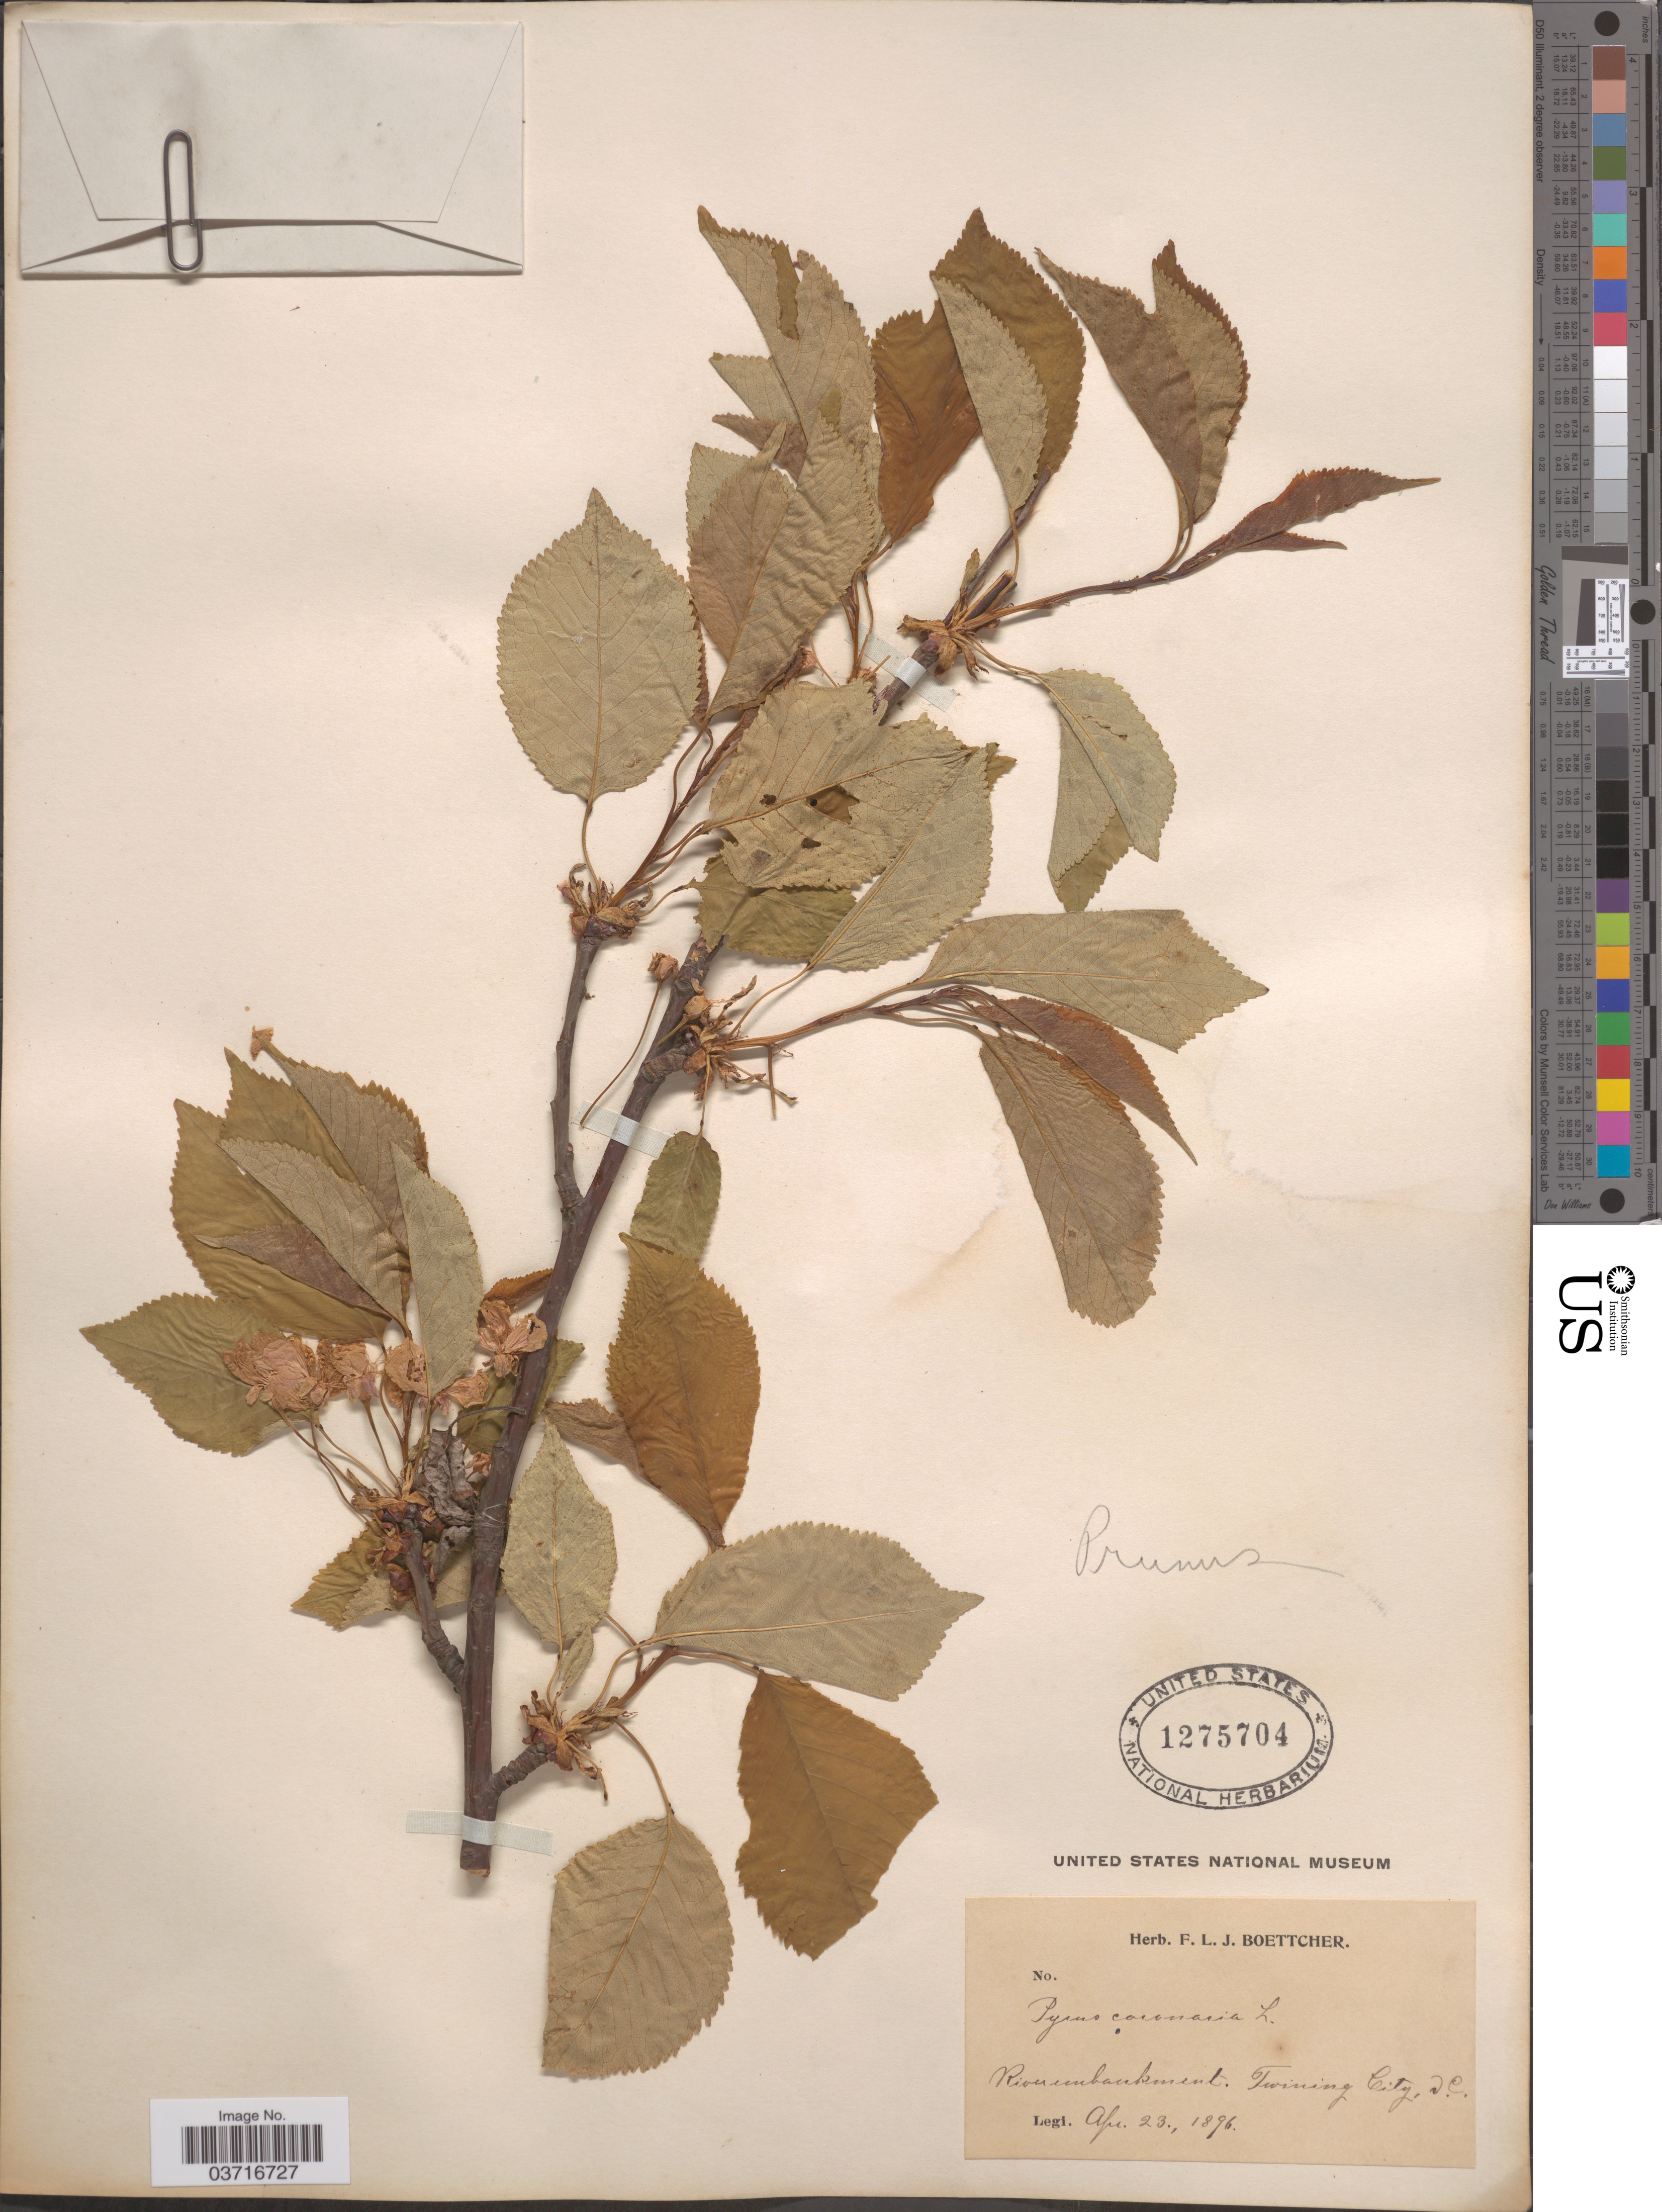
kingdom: Plantae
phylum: Tracheophyta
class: Magnoliopsida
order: Rosales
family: Rosaceae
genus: Prunus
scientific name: Prunus sp.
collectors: ex herb. F. L. J. Boettcher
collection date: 1896-04-23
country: United States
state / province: District of Columbia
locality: River embankment. Twining City.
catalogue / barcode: US 1275704